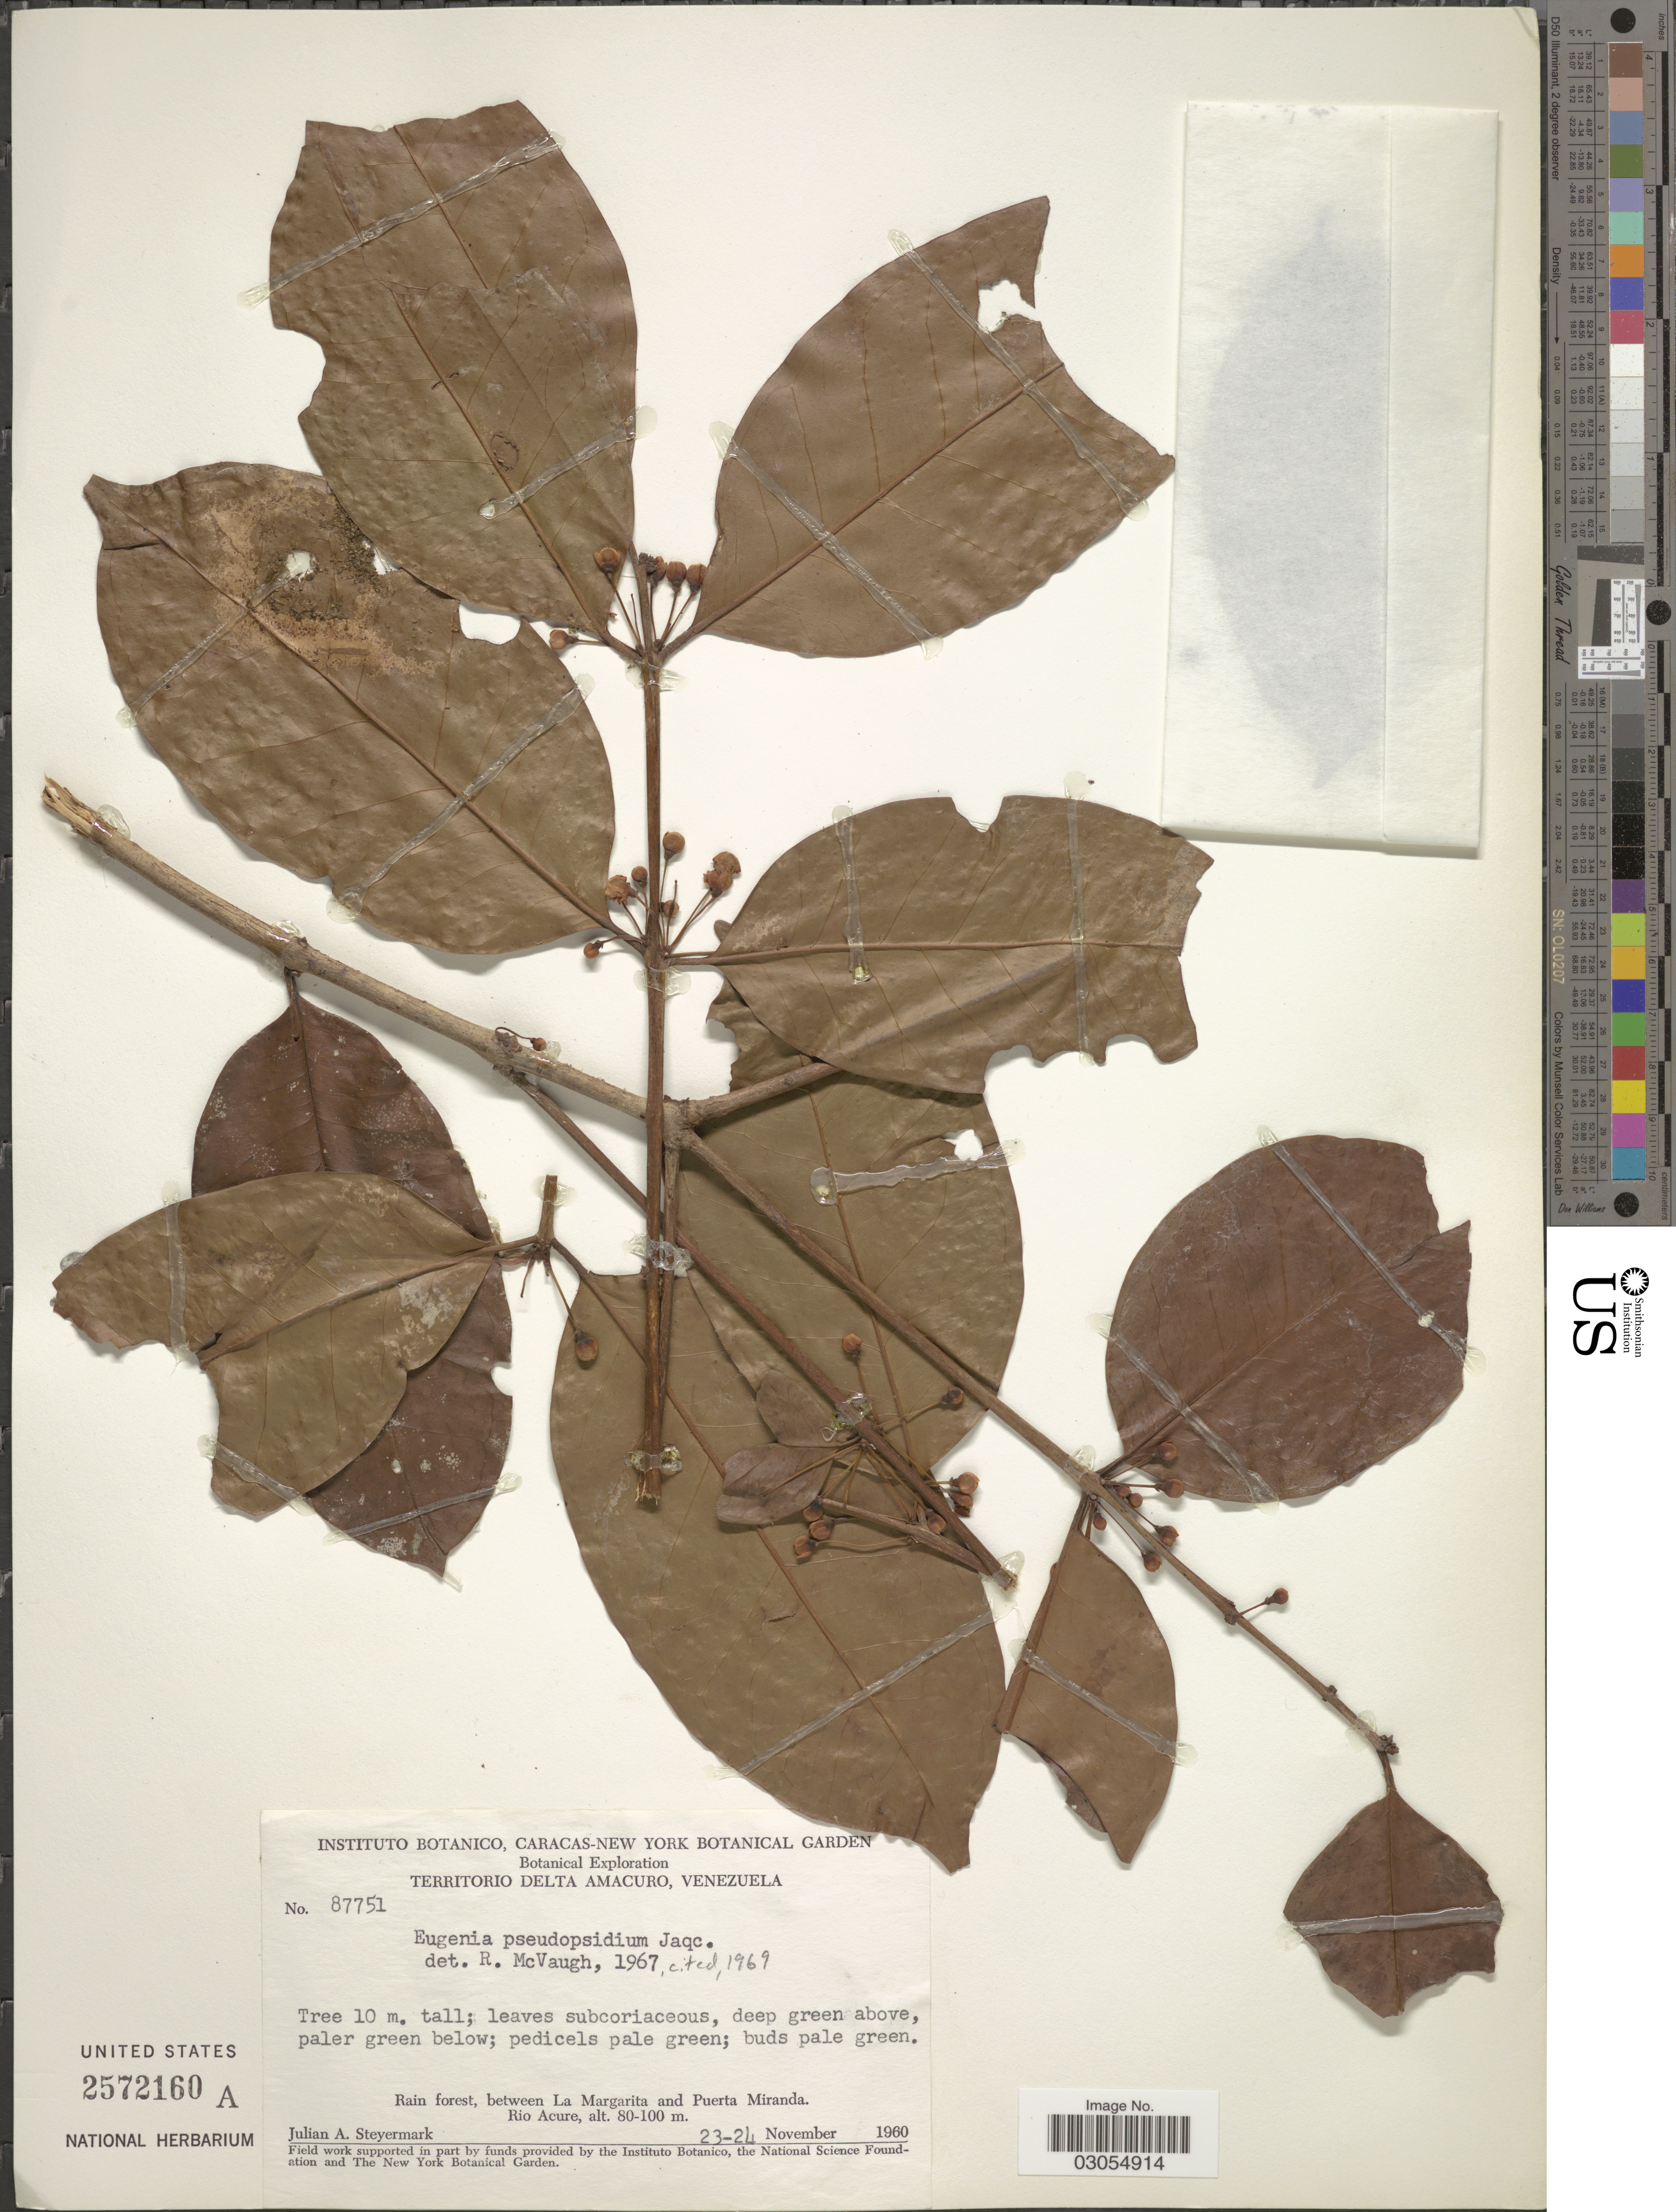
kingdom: Plantae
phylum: Tracheophyta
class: Magnoliopsida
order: Myrtales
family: Myrtaceae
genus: Eugenia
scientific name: Eugenia pseudopsidium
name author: Jacq.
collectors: J. Steyermark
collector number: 87751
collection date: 1960-11-23/1960-11-24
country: Venezuela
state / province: Delta Amacuro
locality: Rain forest, between La Margarita and Puerta Miranda. Rio Acure.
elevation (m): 80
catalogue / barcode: US 2572160A